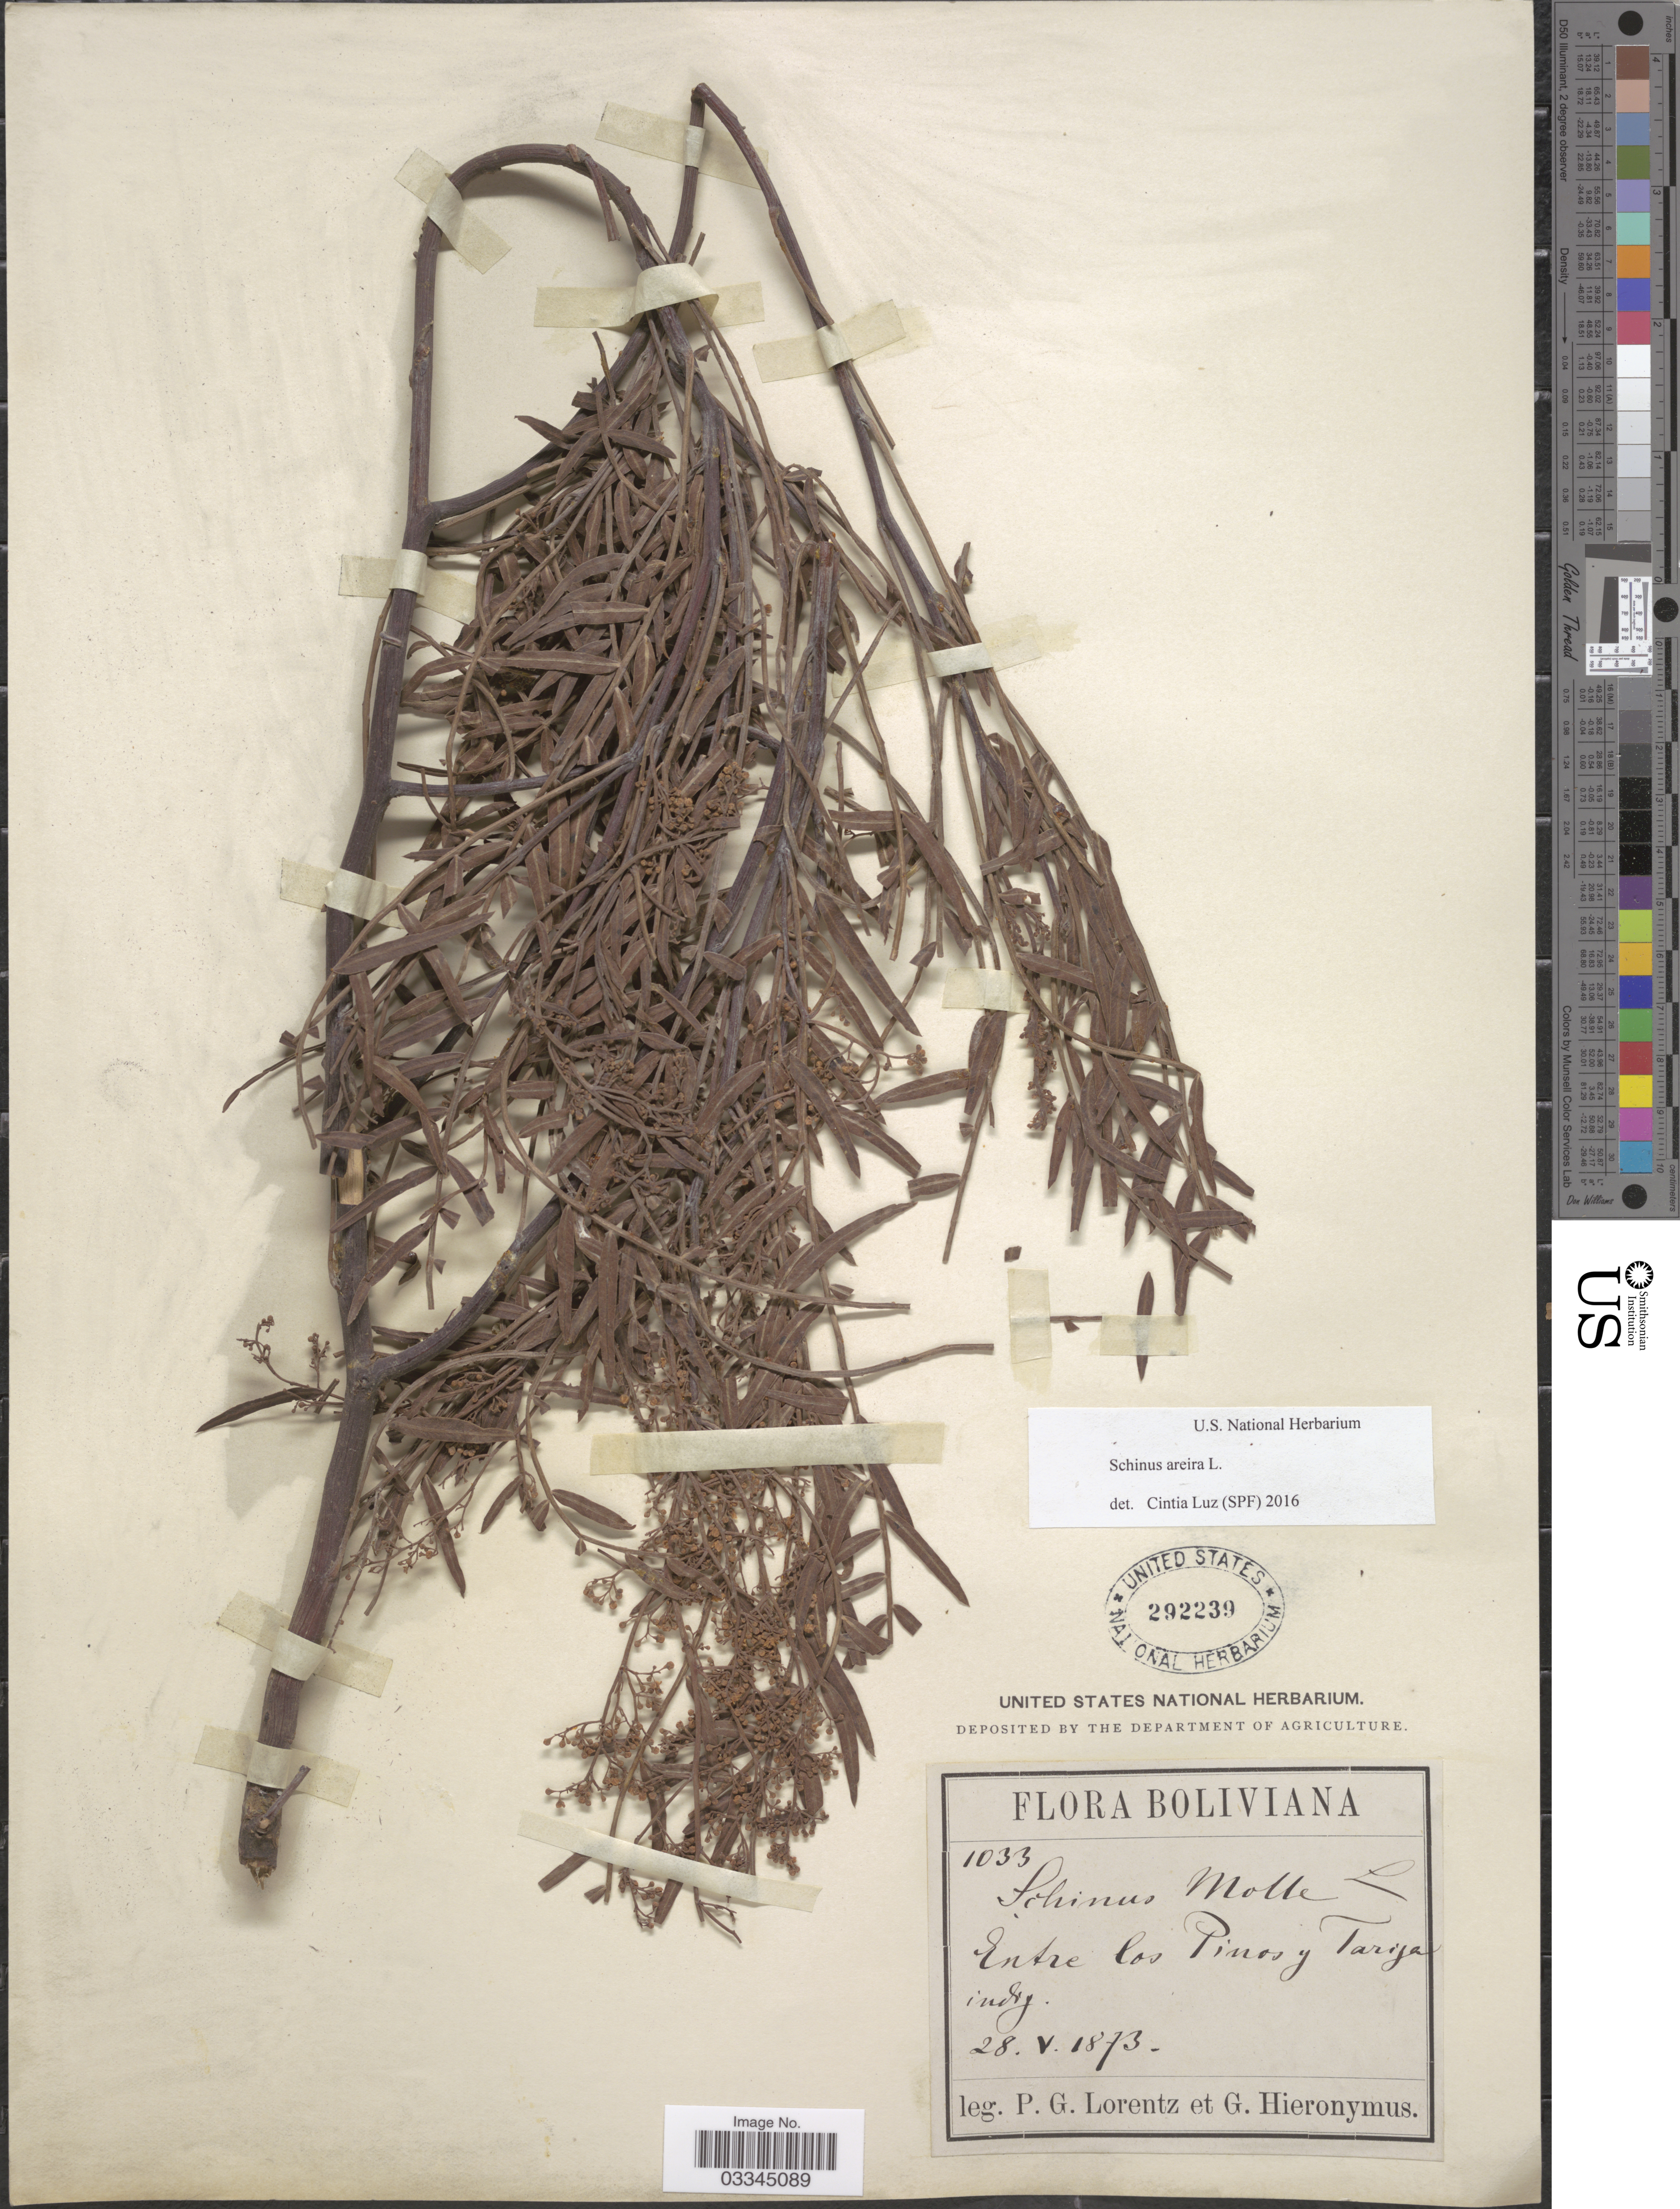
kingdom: Plantae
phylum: Tracheophyta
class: Magnoliopsida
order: Sapindales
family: Anacardiaceae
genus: Schinus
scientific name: Schinus areira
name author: L.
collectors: P. G. Lorentz & -. Hieronymus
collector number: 1033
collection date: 1873-05-28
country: Bolivia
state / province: Tarija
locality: Entre los Pinos y Tarija indig.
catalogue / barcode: US 292239